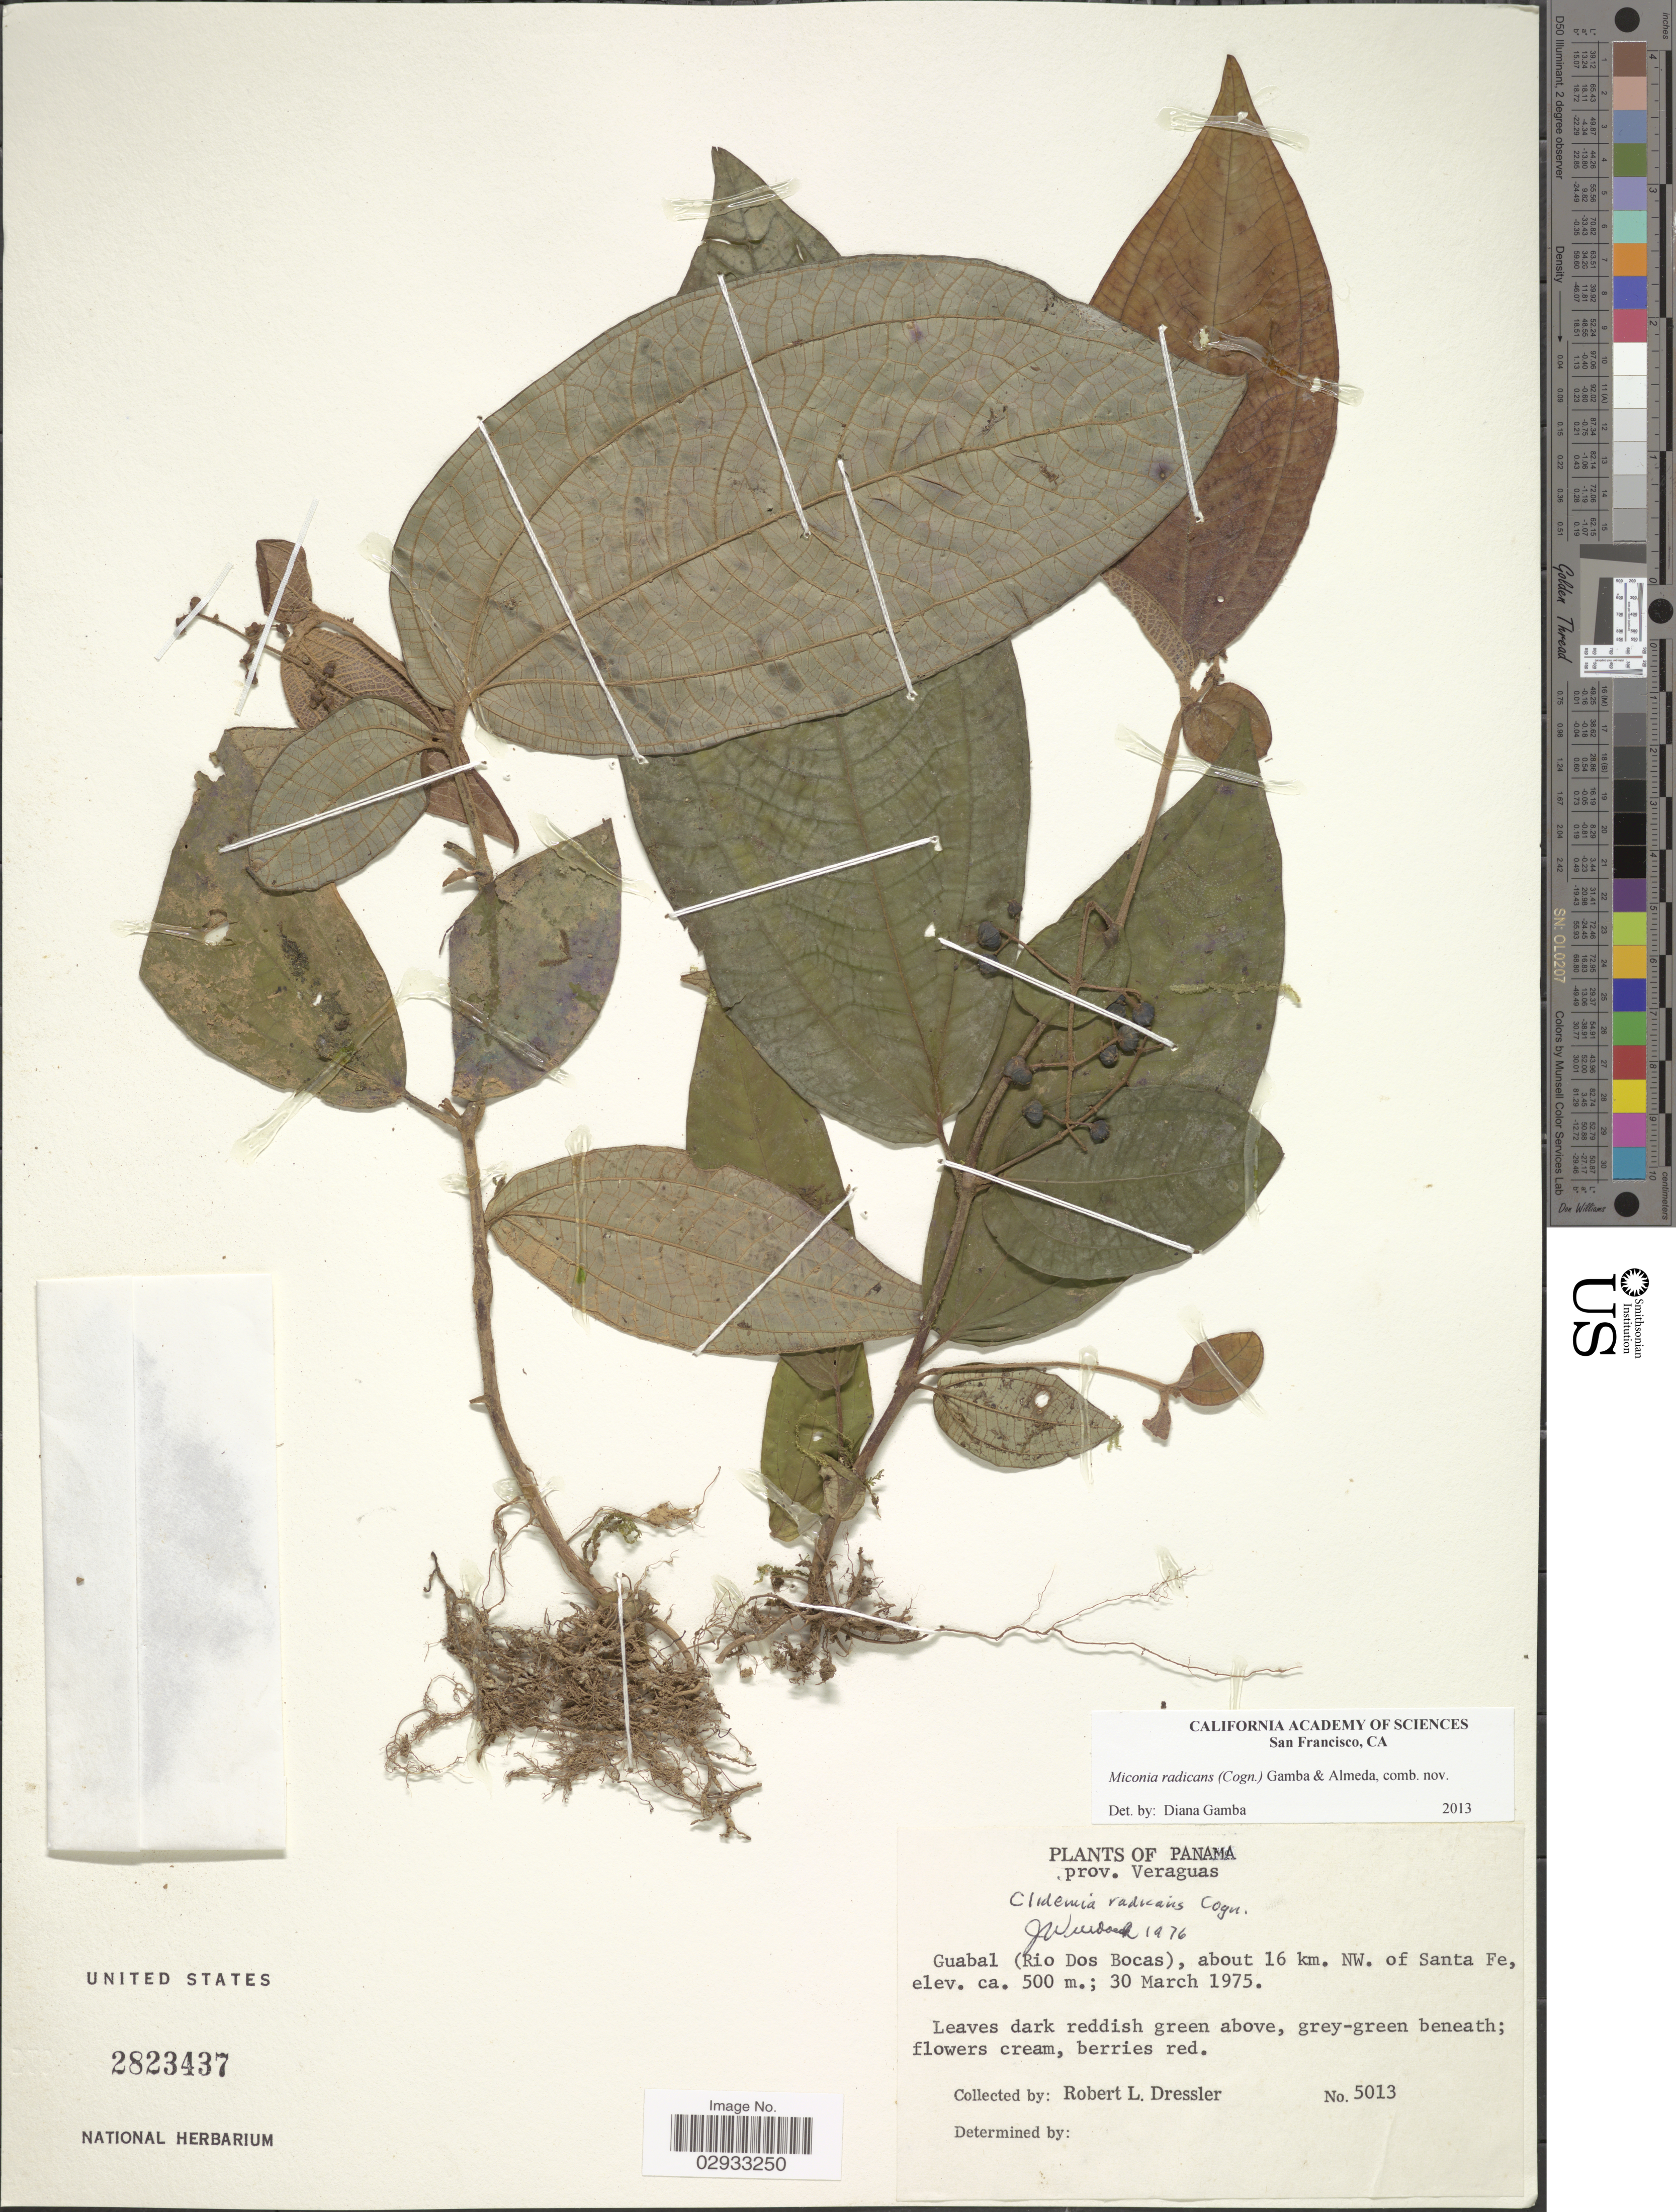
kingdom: Plantae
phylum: Tracheophyta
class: Magnoliopsida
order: Myrtales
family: Melastomataceae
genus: Miconia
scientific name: Miconia radicans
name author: (Cogn.) Gamba & Almeda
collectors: R. Dressler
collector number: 5013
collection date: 1975-03-30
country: Panama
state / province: Veraguas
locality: Prov. Veraguas. Guabal (Rio Dos Bocas), about 16 km. NW. of Sana Fe.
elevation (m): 500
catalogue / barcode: US 2823437